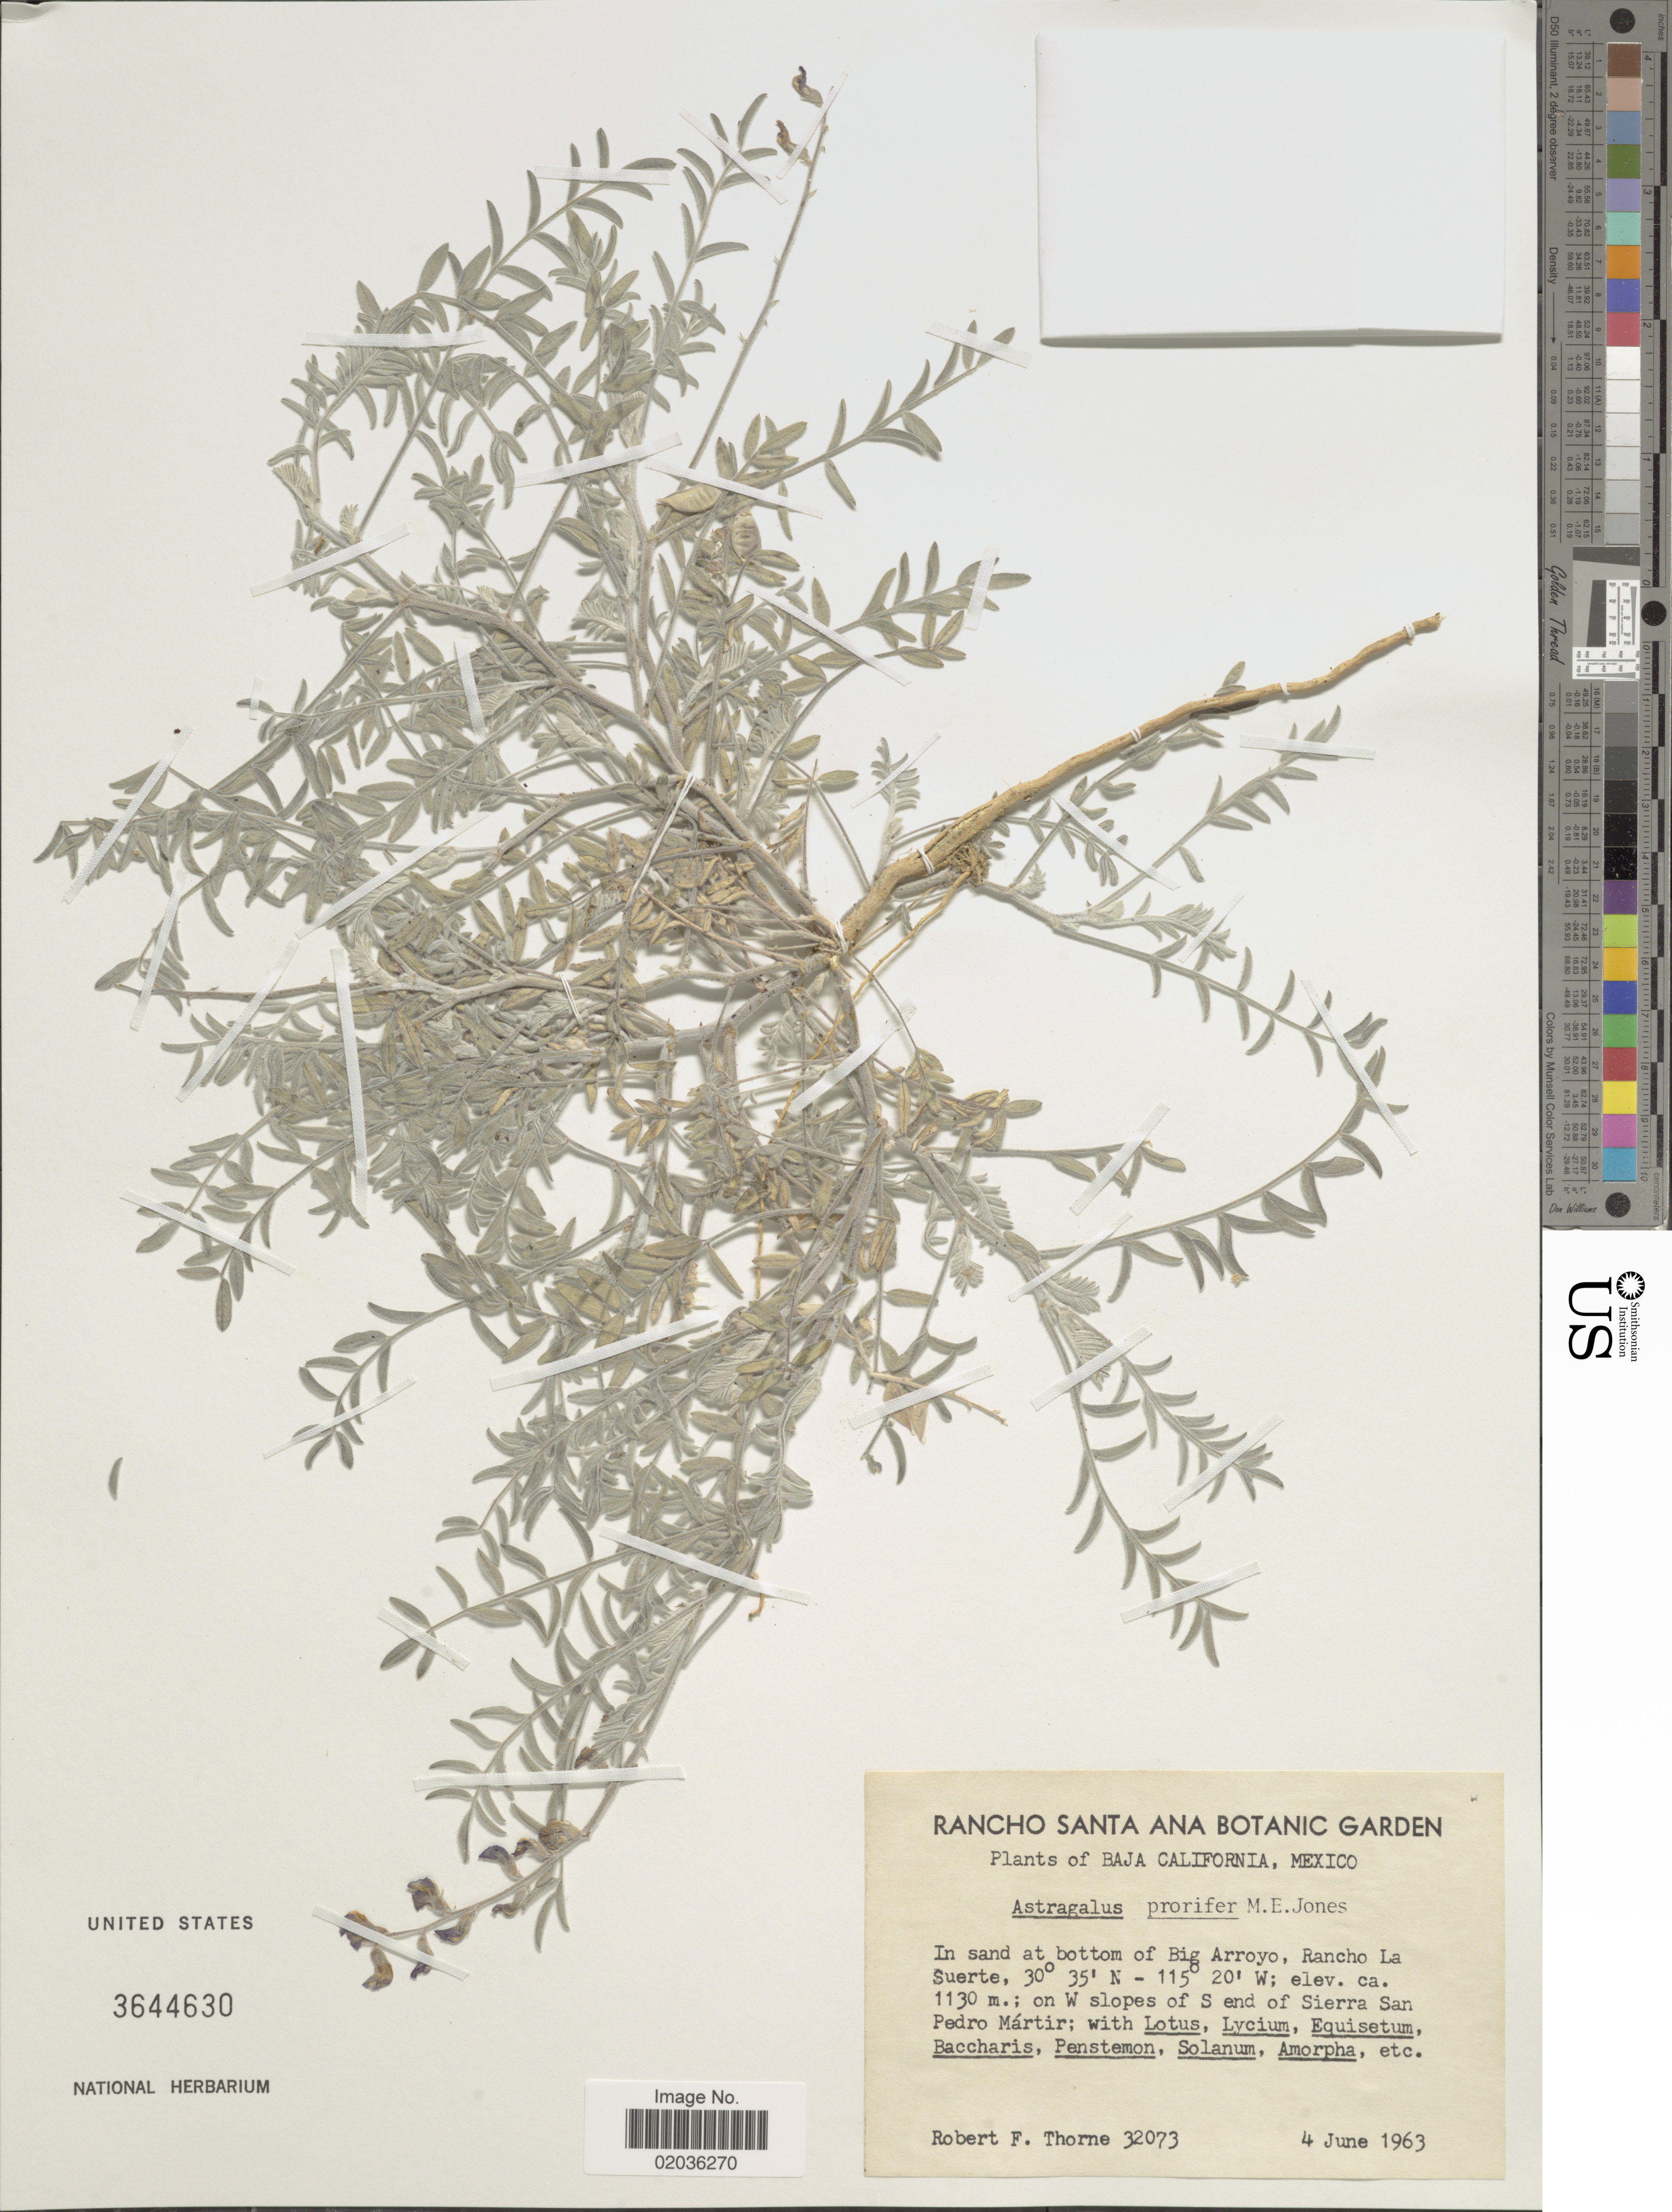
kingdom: Plantae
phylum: Tracheophyta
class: Magnoliopsida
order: Fabales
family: Fabaceae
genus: Astragalus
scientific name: Astragalus prorifer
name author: M.E. Jones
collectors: R. F. Thorne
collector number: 32073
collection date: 1963-06-04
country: Mexico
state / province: Baja California Norte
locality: In sand at bottom of Big Arroyo, Rancho La Suerte; on W slopes of S end of Sierra San Pedro Mártir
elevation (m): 1130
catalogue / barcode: US 3644630